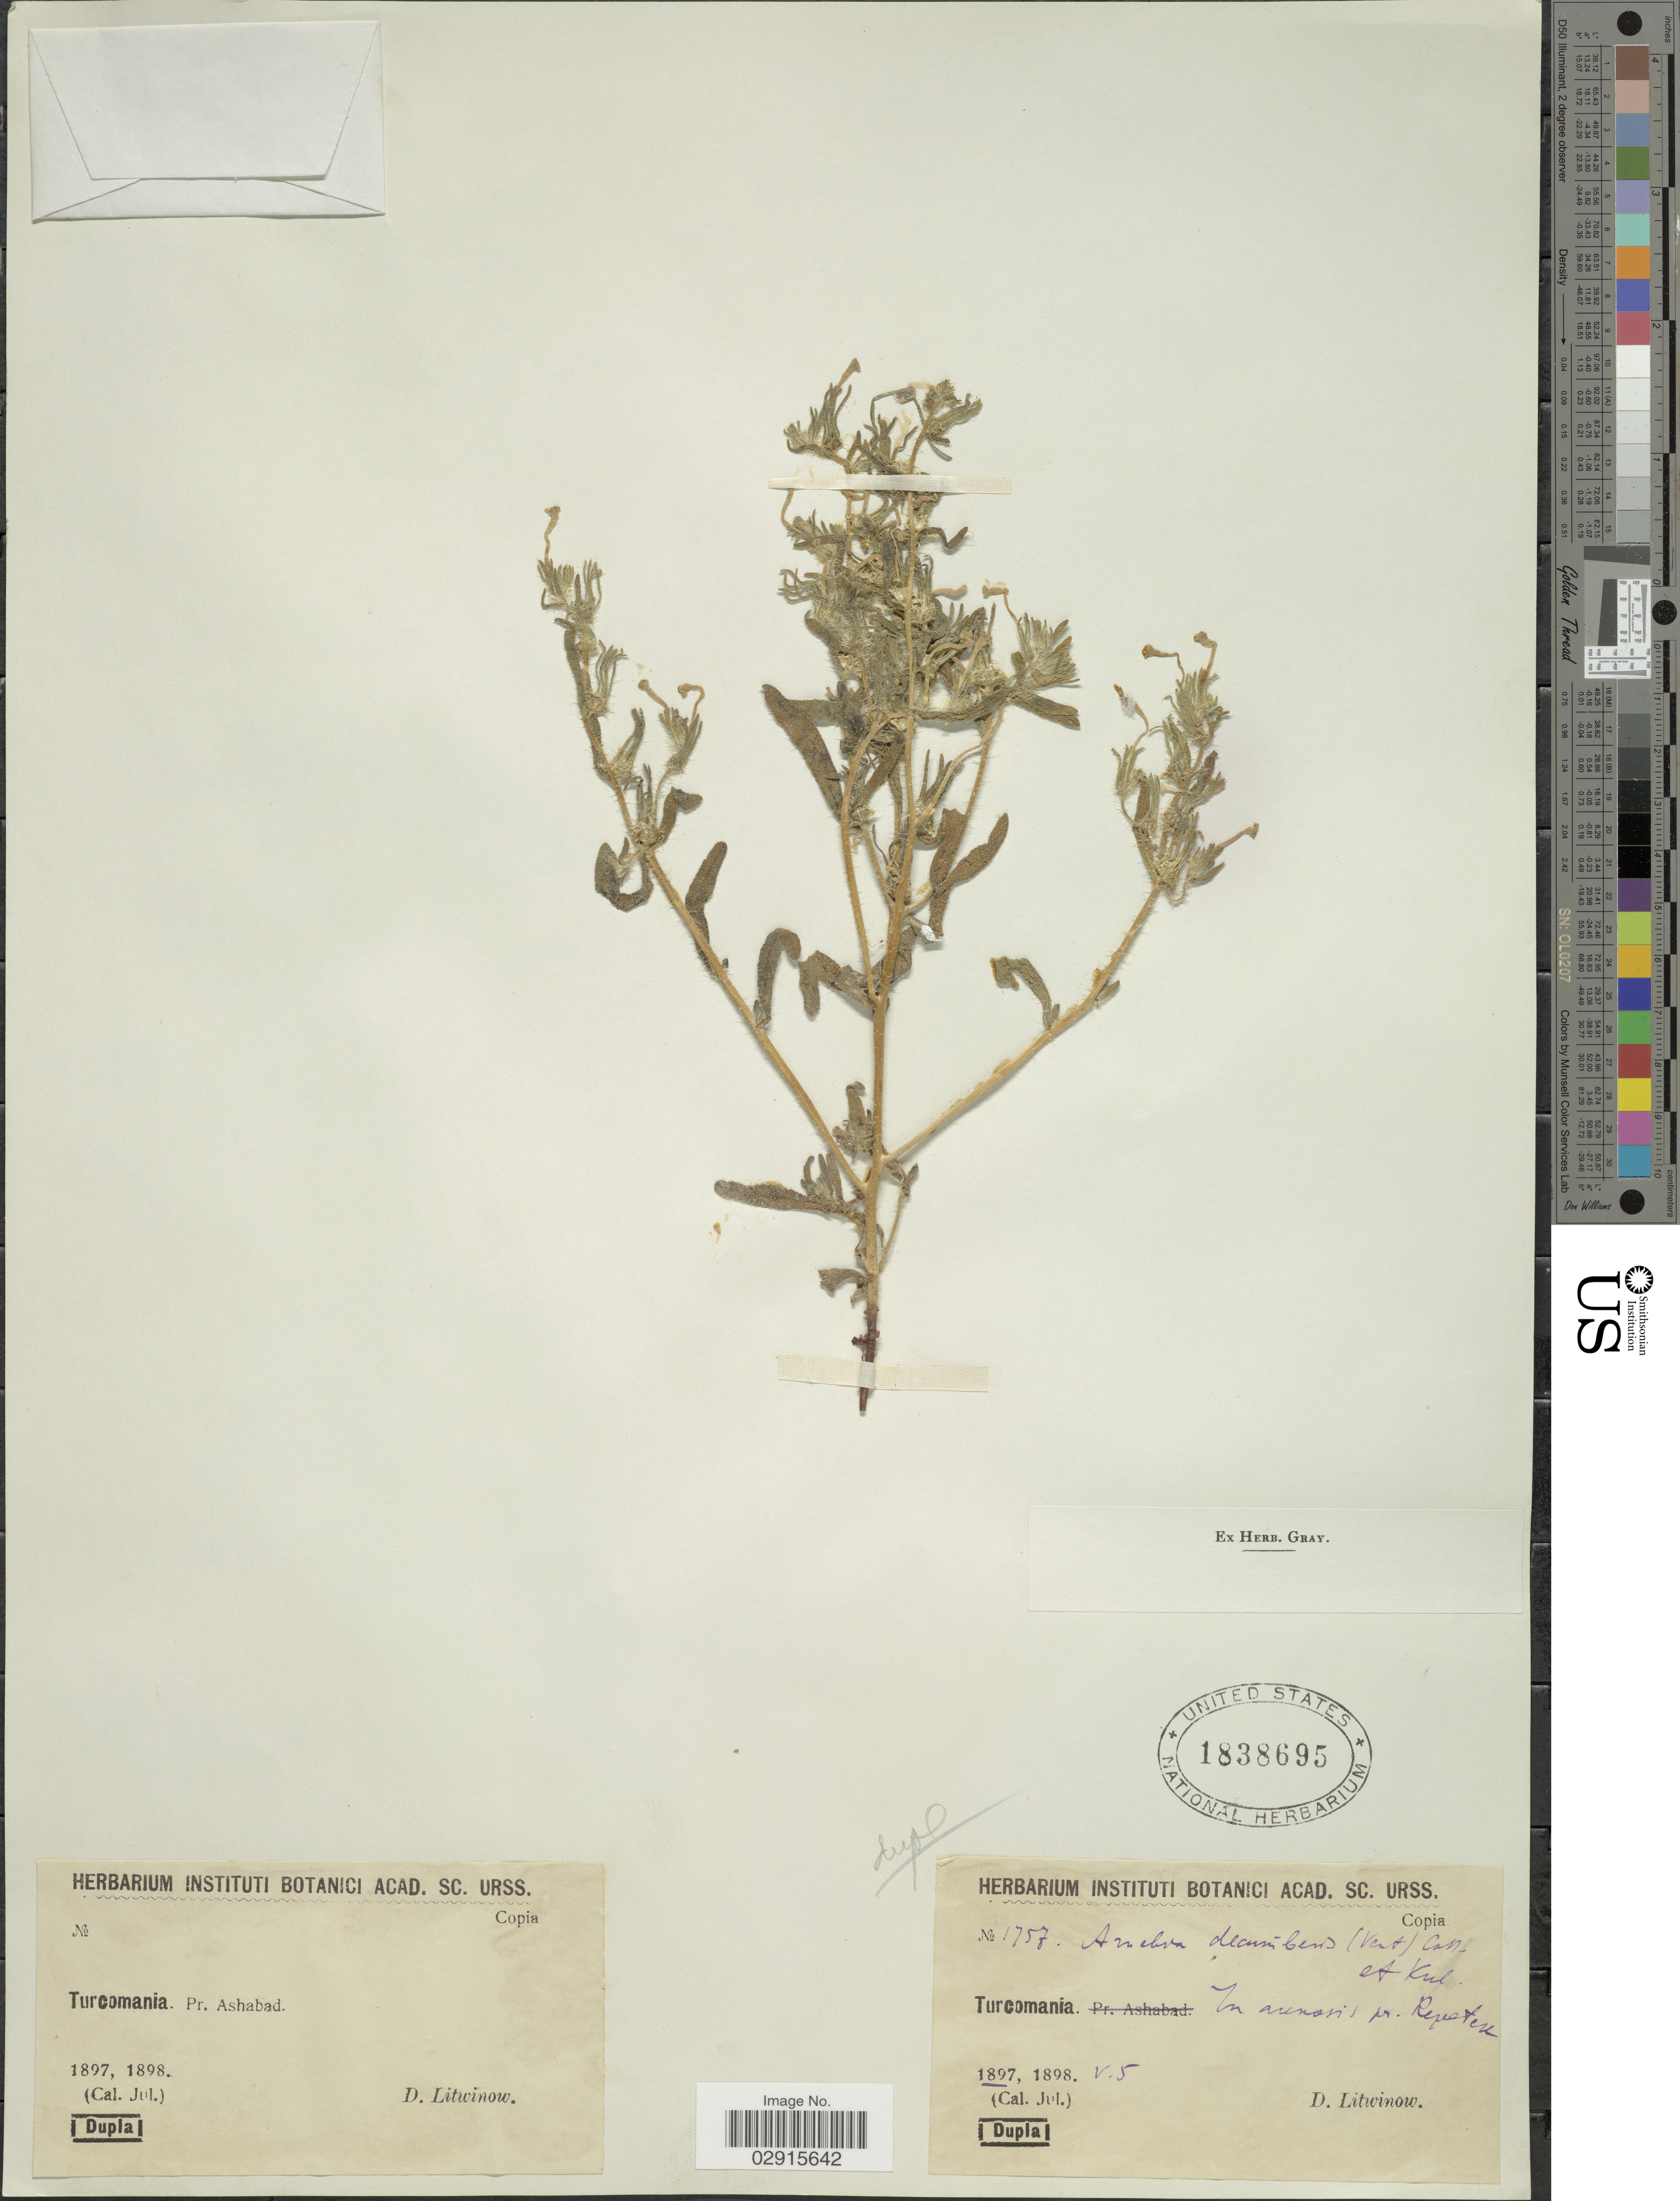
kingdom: Plantae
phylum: Tracheophyta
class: Magnoliopsida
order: Boraginales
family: Boraginaceae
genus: Arnebia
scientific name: Arnebia decumbens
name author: (Vent.) Coss. & Kralik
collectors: D. Litwinow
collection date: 1897-07/1898-07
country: Turkmenistan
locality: Turcomania. Pr. Ashabad.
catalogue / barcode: US 1838695